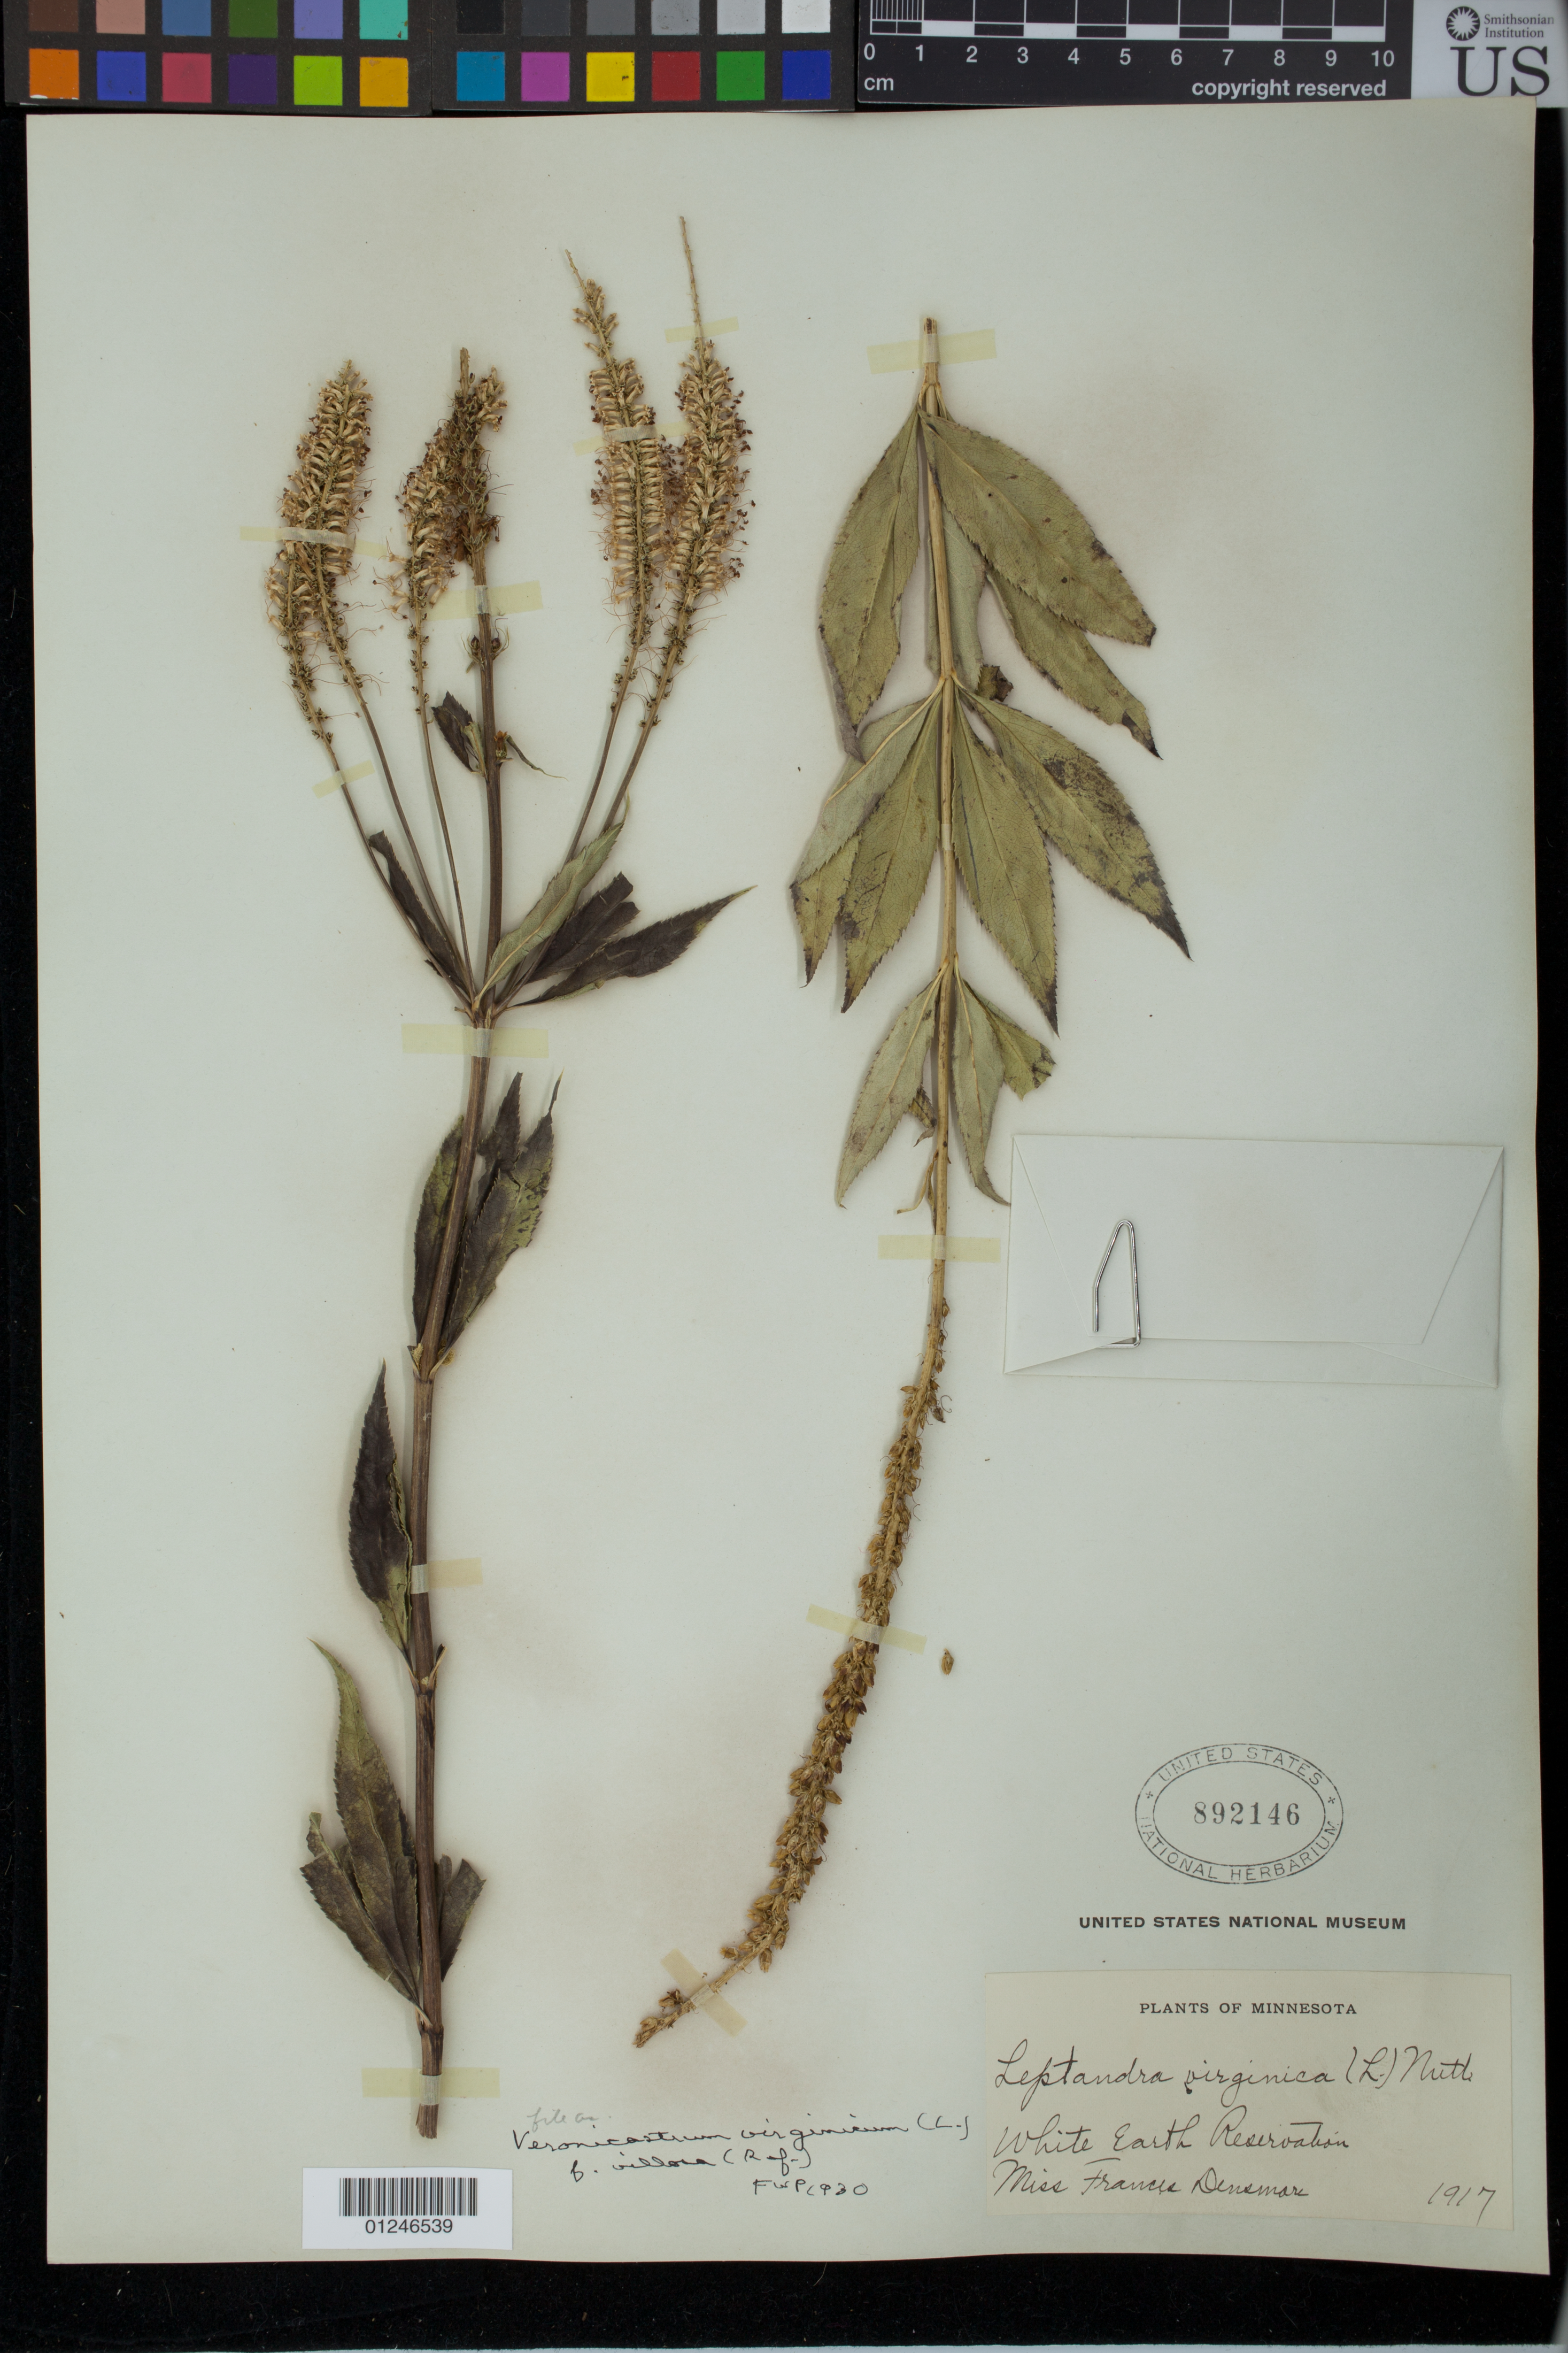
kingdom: Plantae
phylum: Tracheophyta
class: Magnoliopsida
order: Lamiales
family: Plantaginaceae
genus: Veronicastrum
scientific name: Veronicastrum virginicum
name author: (L.) Farw.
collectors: F. Densmore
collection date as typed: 1917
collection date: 1917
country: United States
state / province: Minnesota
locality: White earth reservation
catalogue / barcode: US 892146